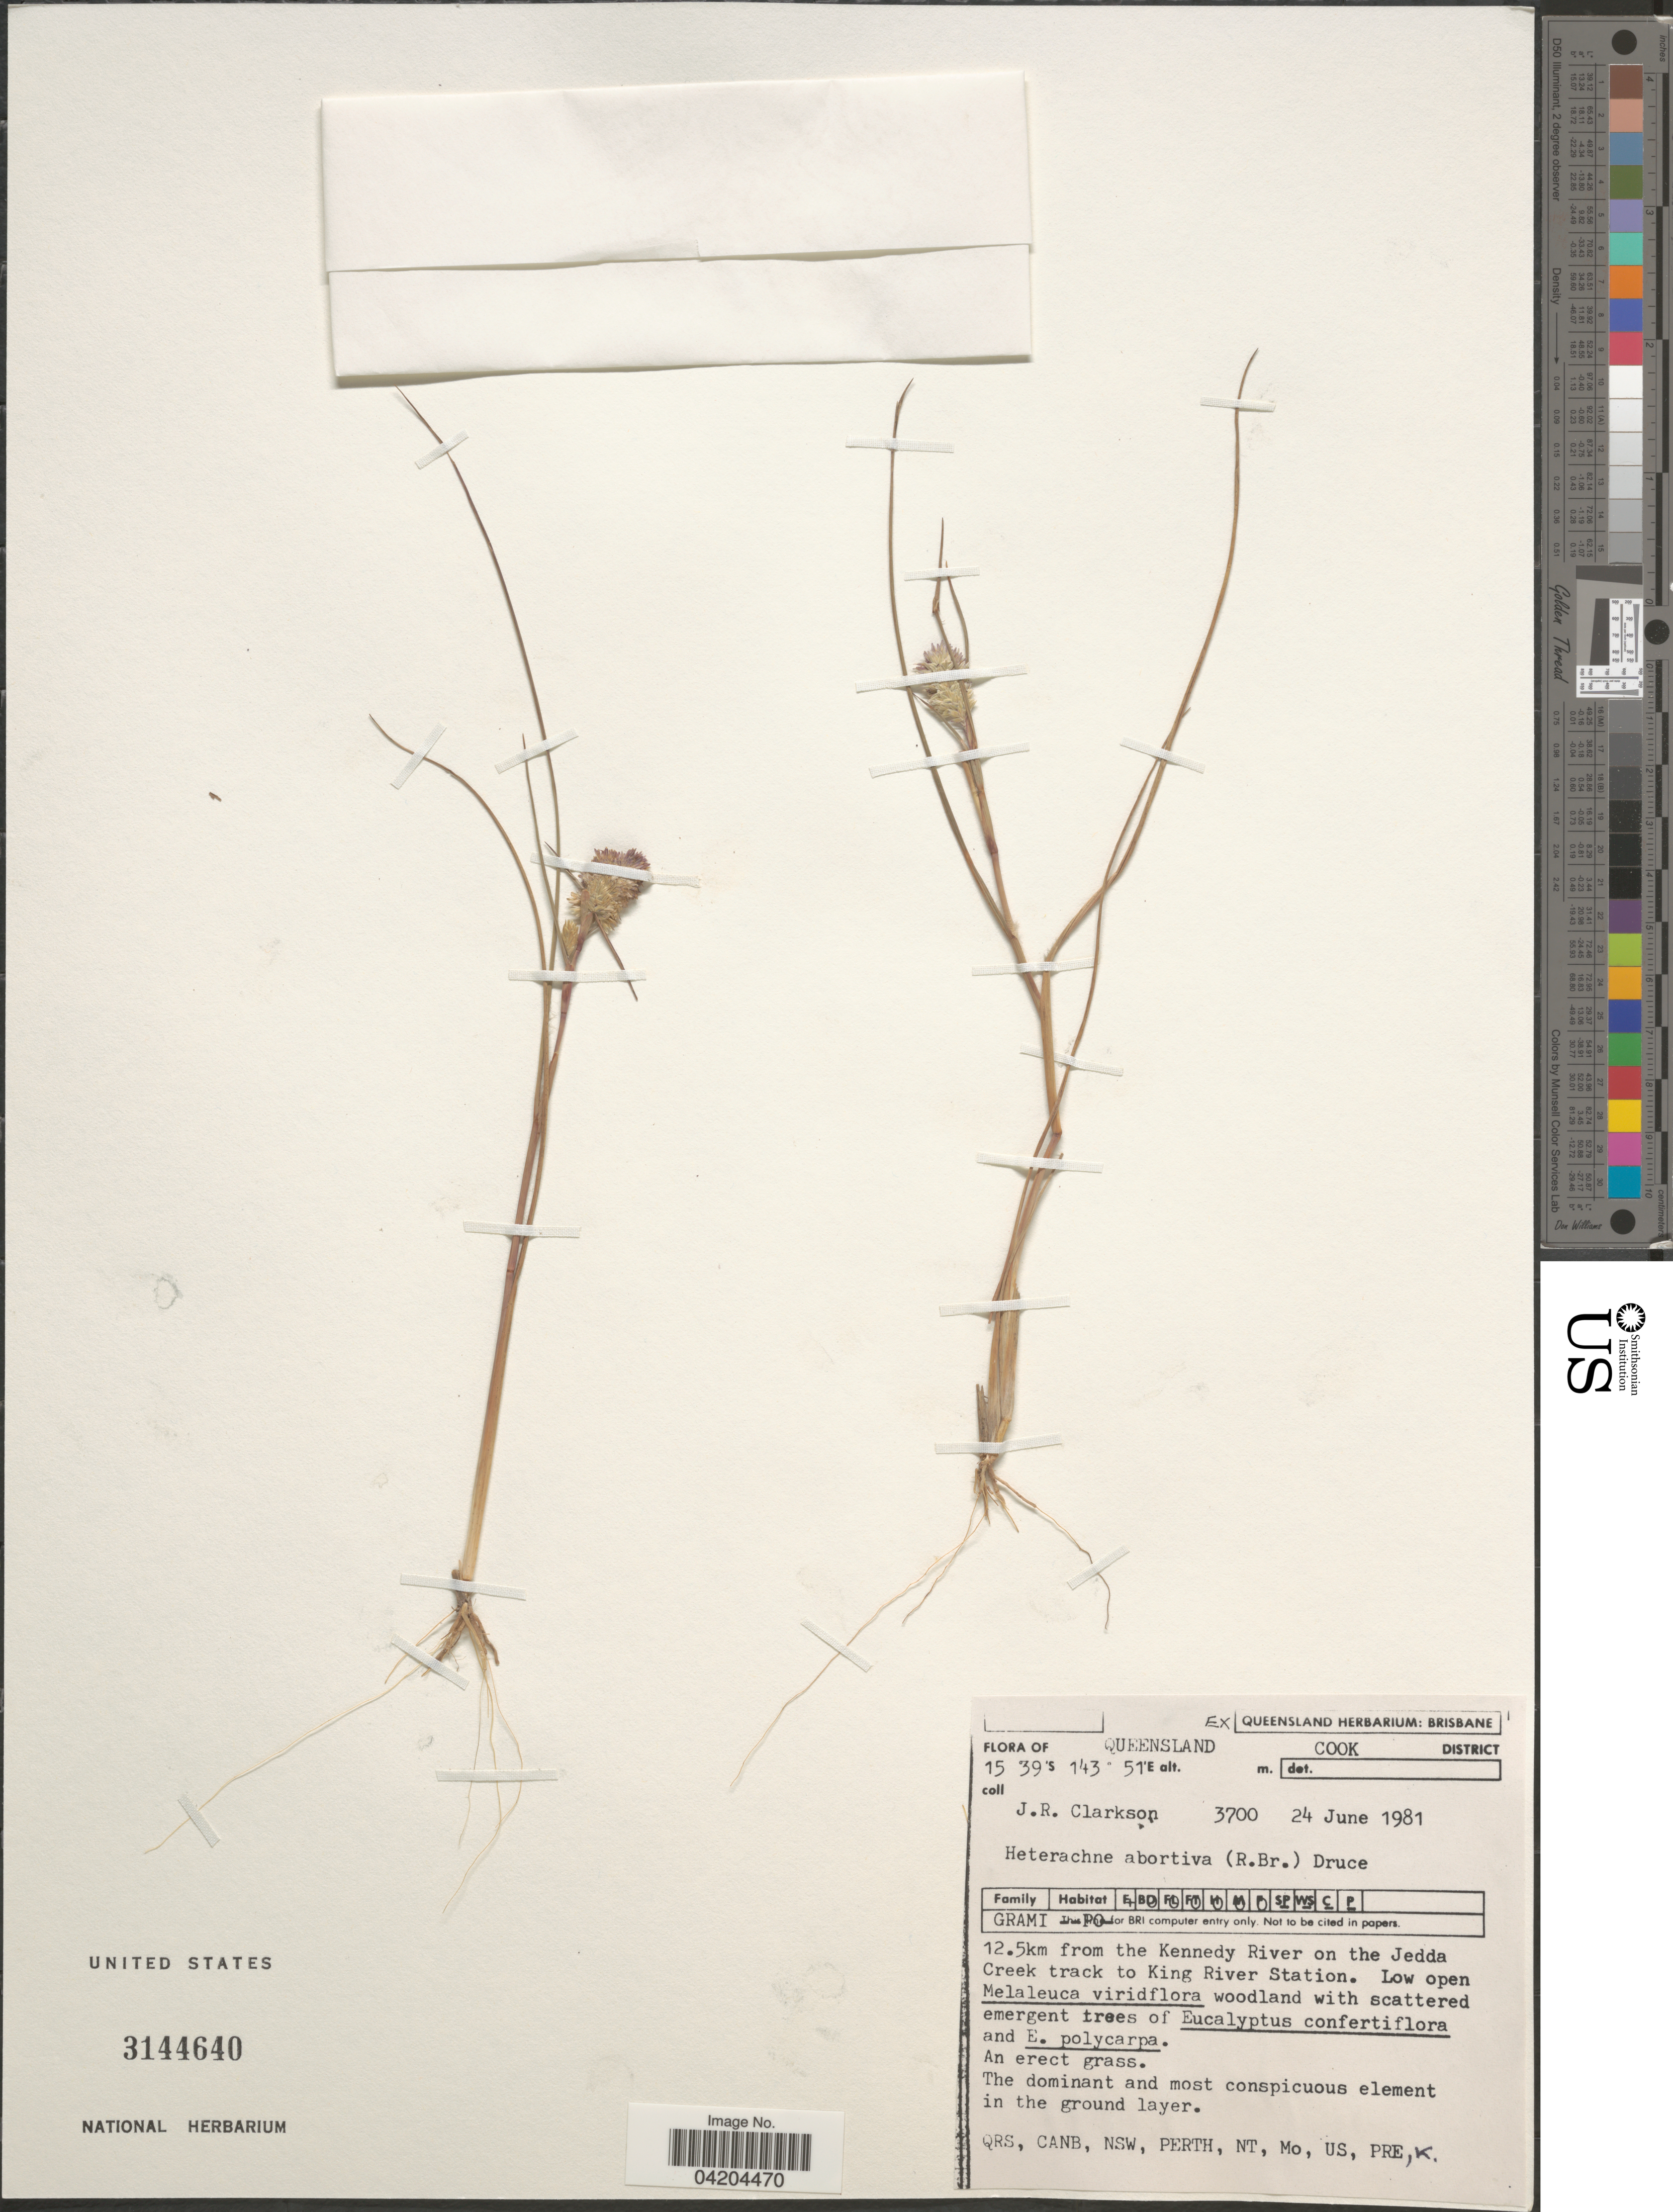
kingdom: Plantae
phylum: Tracheophyta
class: Liliopsida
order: Poales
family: Poaceae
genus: Eragrostis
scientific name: Eragrostis abortiva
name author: Steud.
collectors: J. Clarkson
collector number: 3700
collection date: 1981-06-24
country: Australia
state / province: Queensland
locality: Cook District. 12.5km from the Kennedy River on the Jedda Creek track to King River Station.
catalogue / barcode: US 3144640